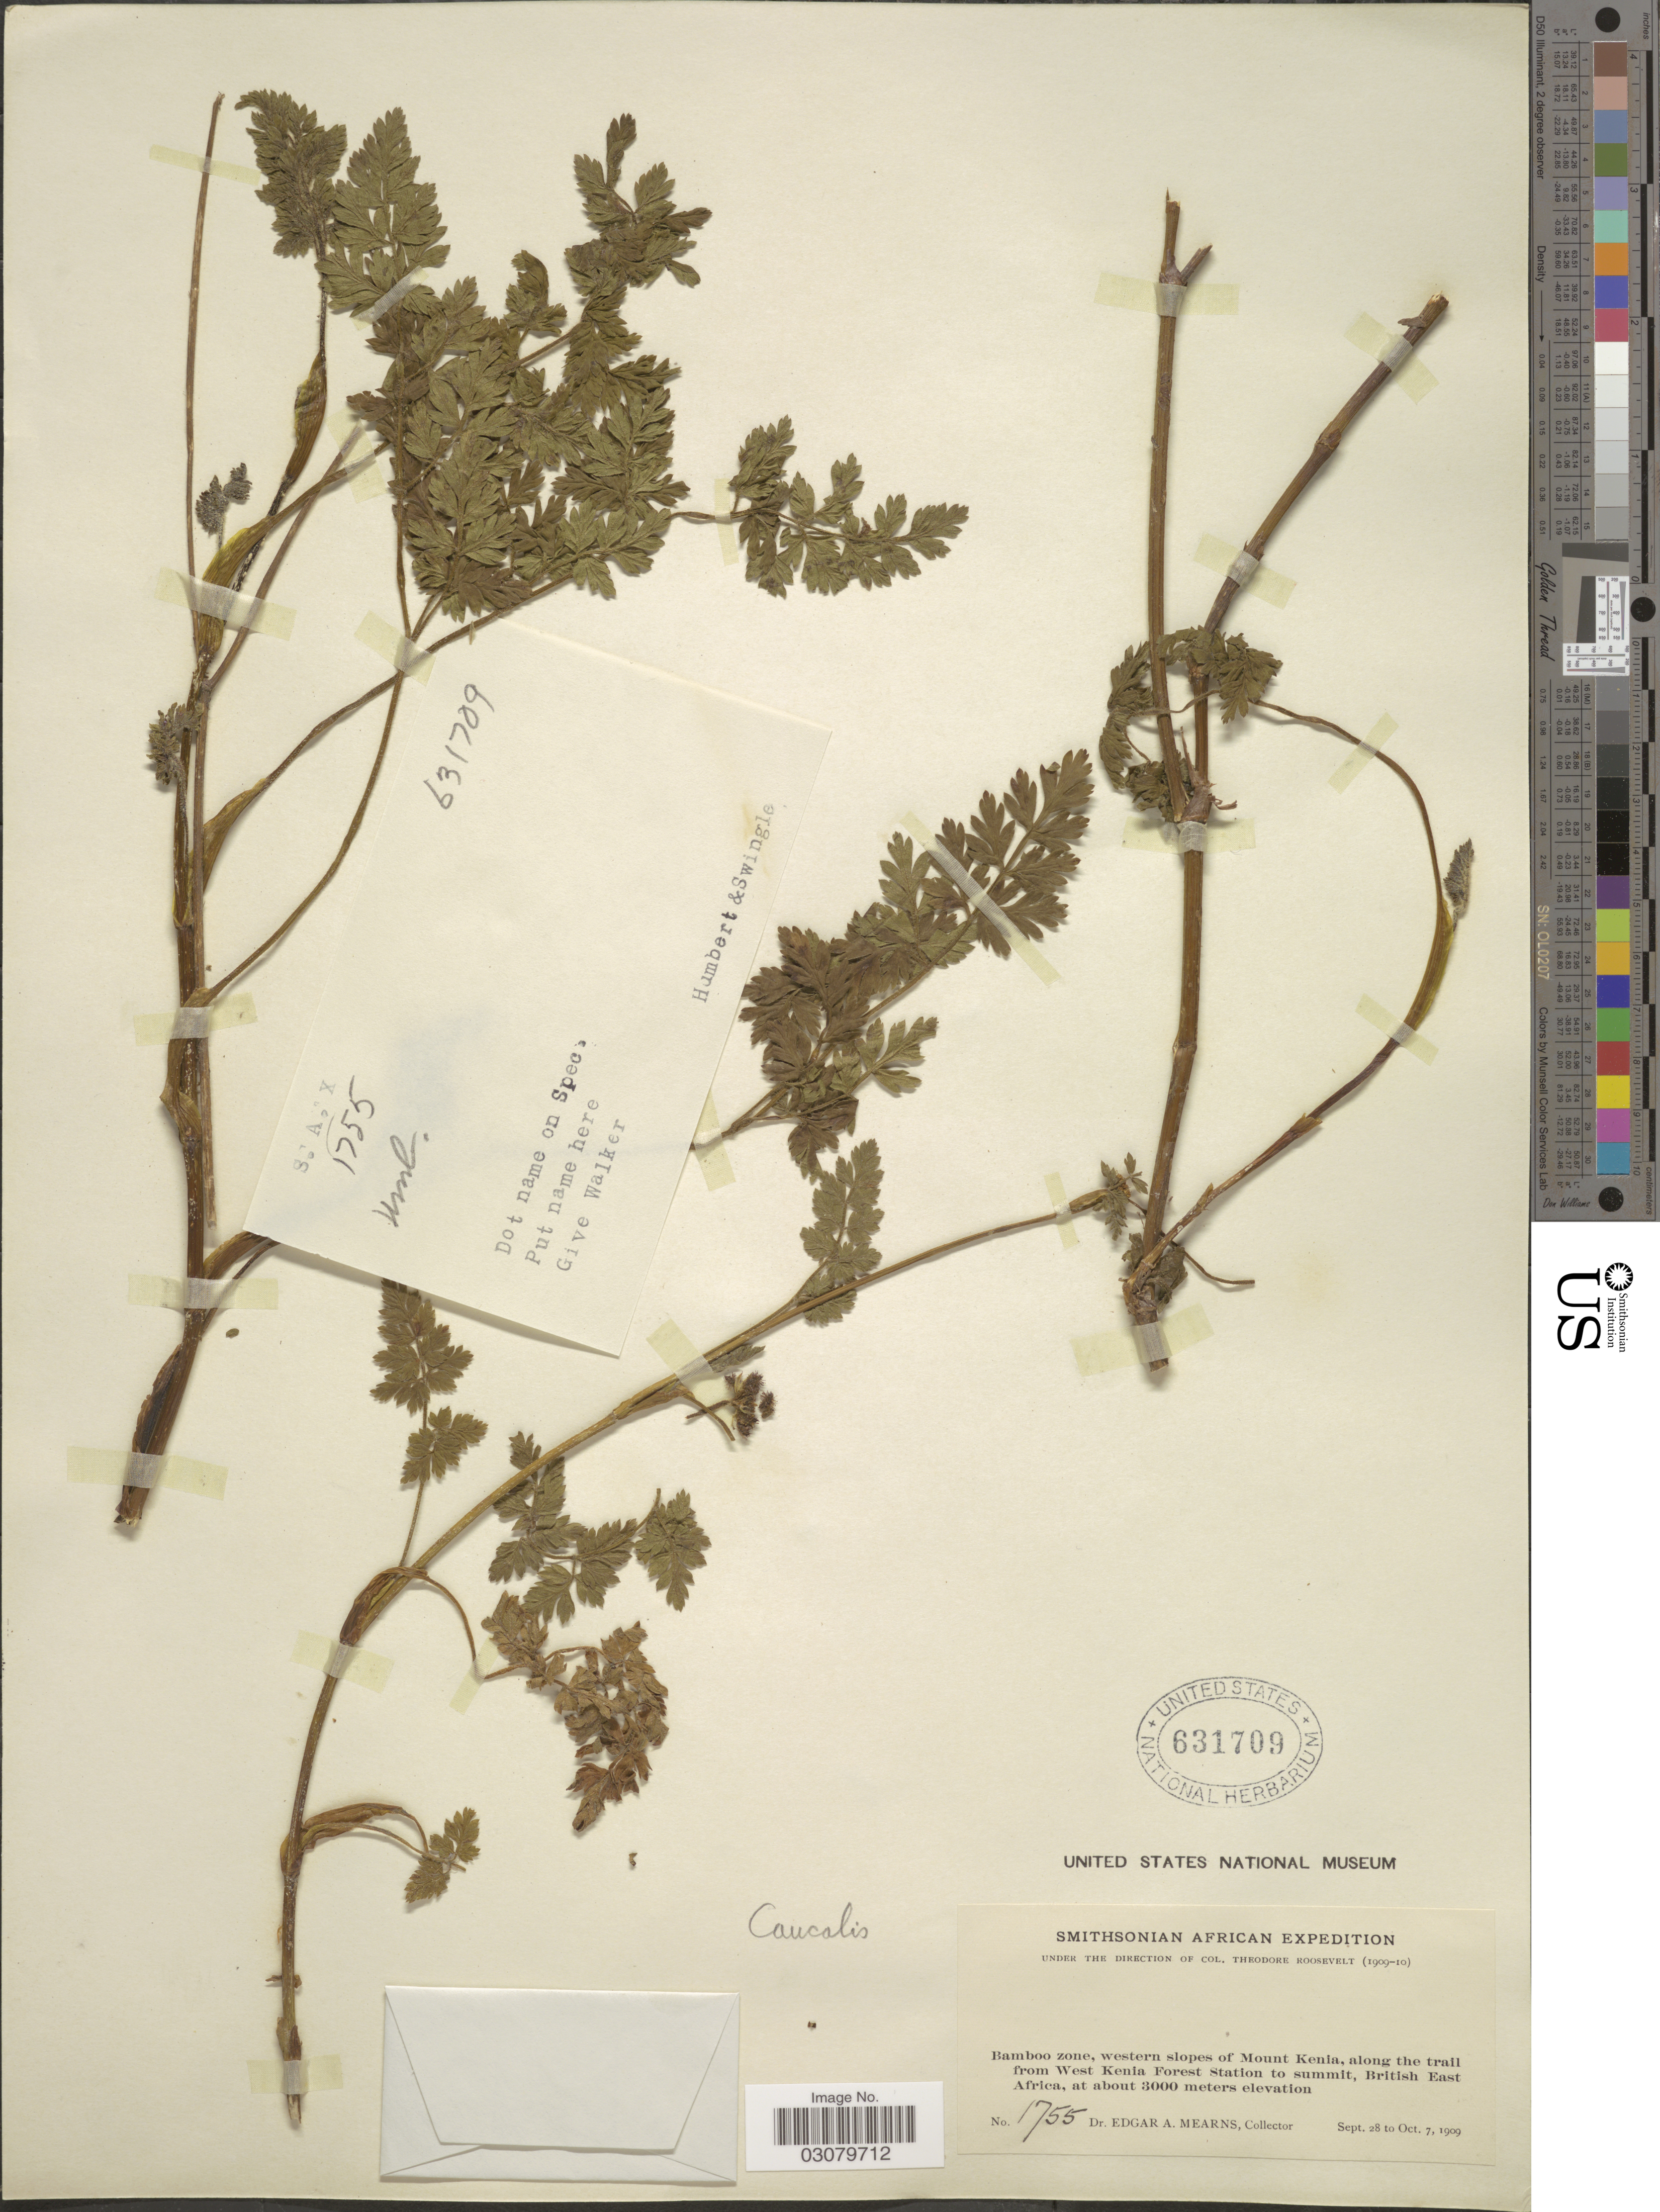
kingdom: Plantae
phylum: Tracheophyta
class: Magnoliopsida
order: Apiales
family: Apiaceae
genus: Caucalis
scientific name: Caucalis sp.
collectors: E. A. Mearns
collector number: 1755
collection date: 1909-09-28/1909-10-07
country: Kenya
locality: Bamboo zone, western slopes of Mount Kenia, along the trail from West Kenia Forest Station to summit, British East Africa.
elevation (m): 3000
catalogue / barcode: US 631709